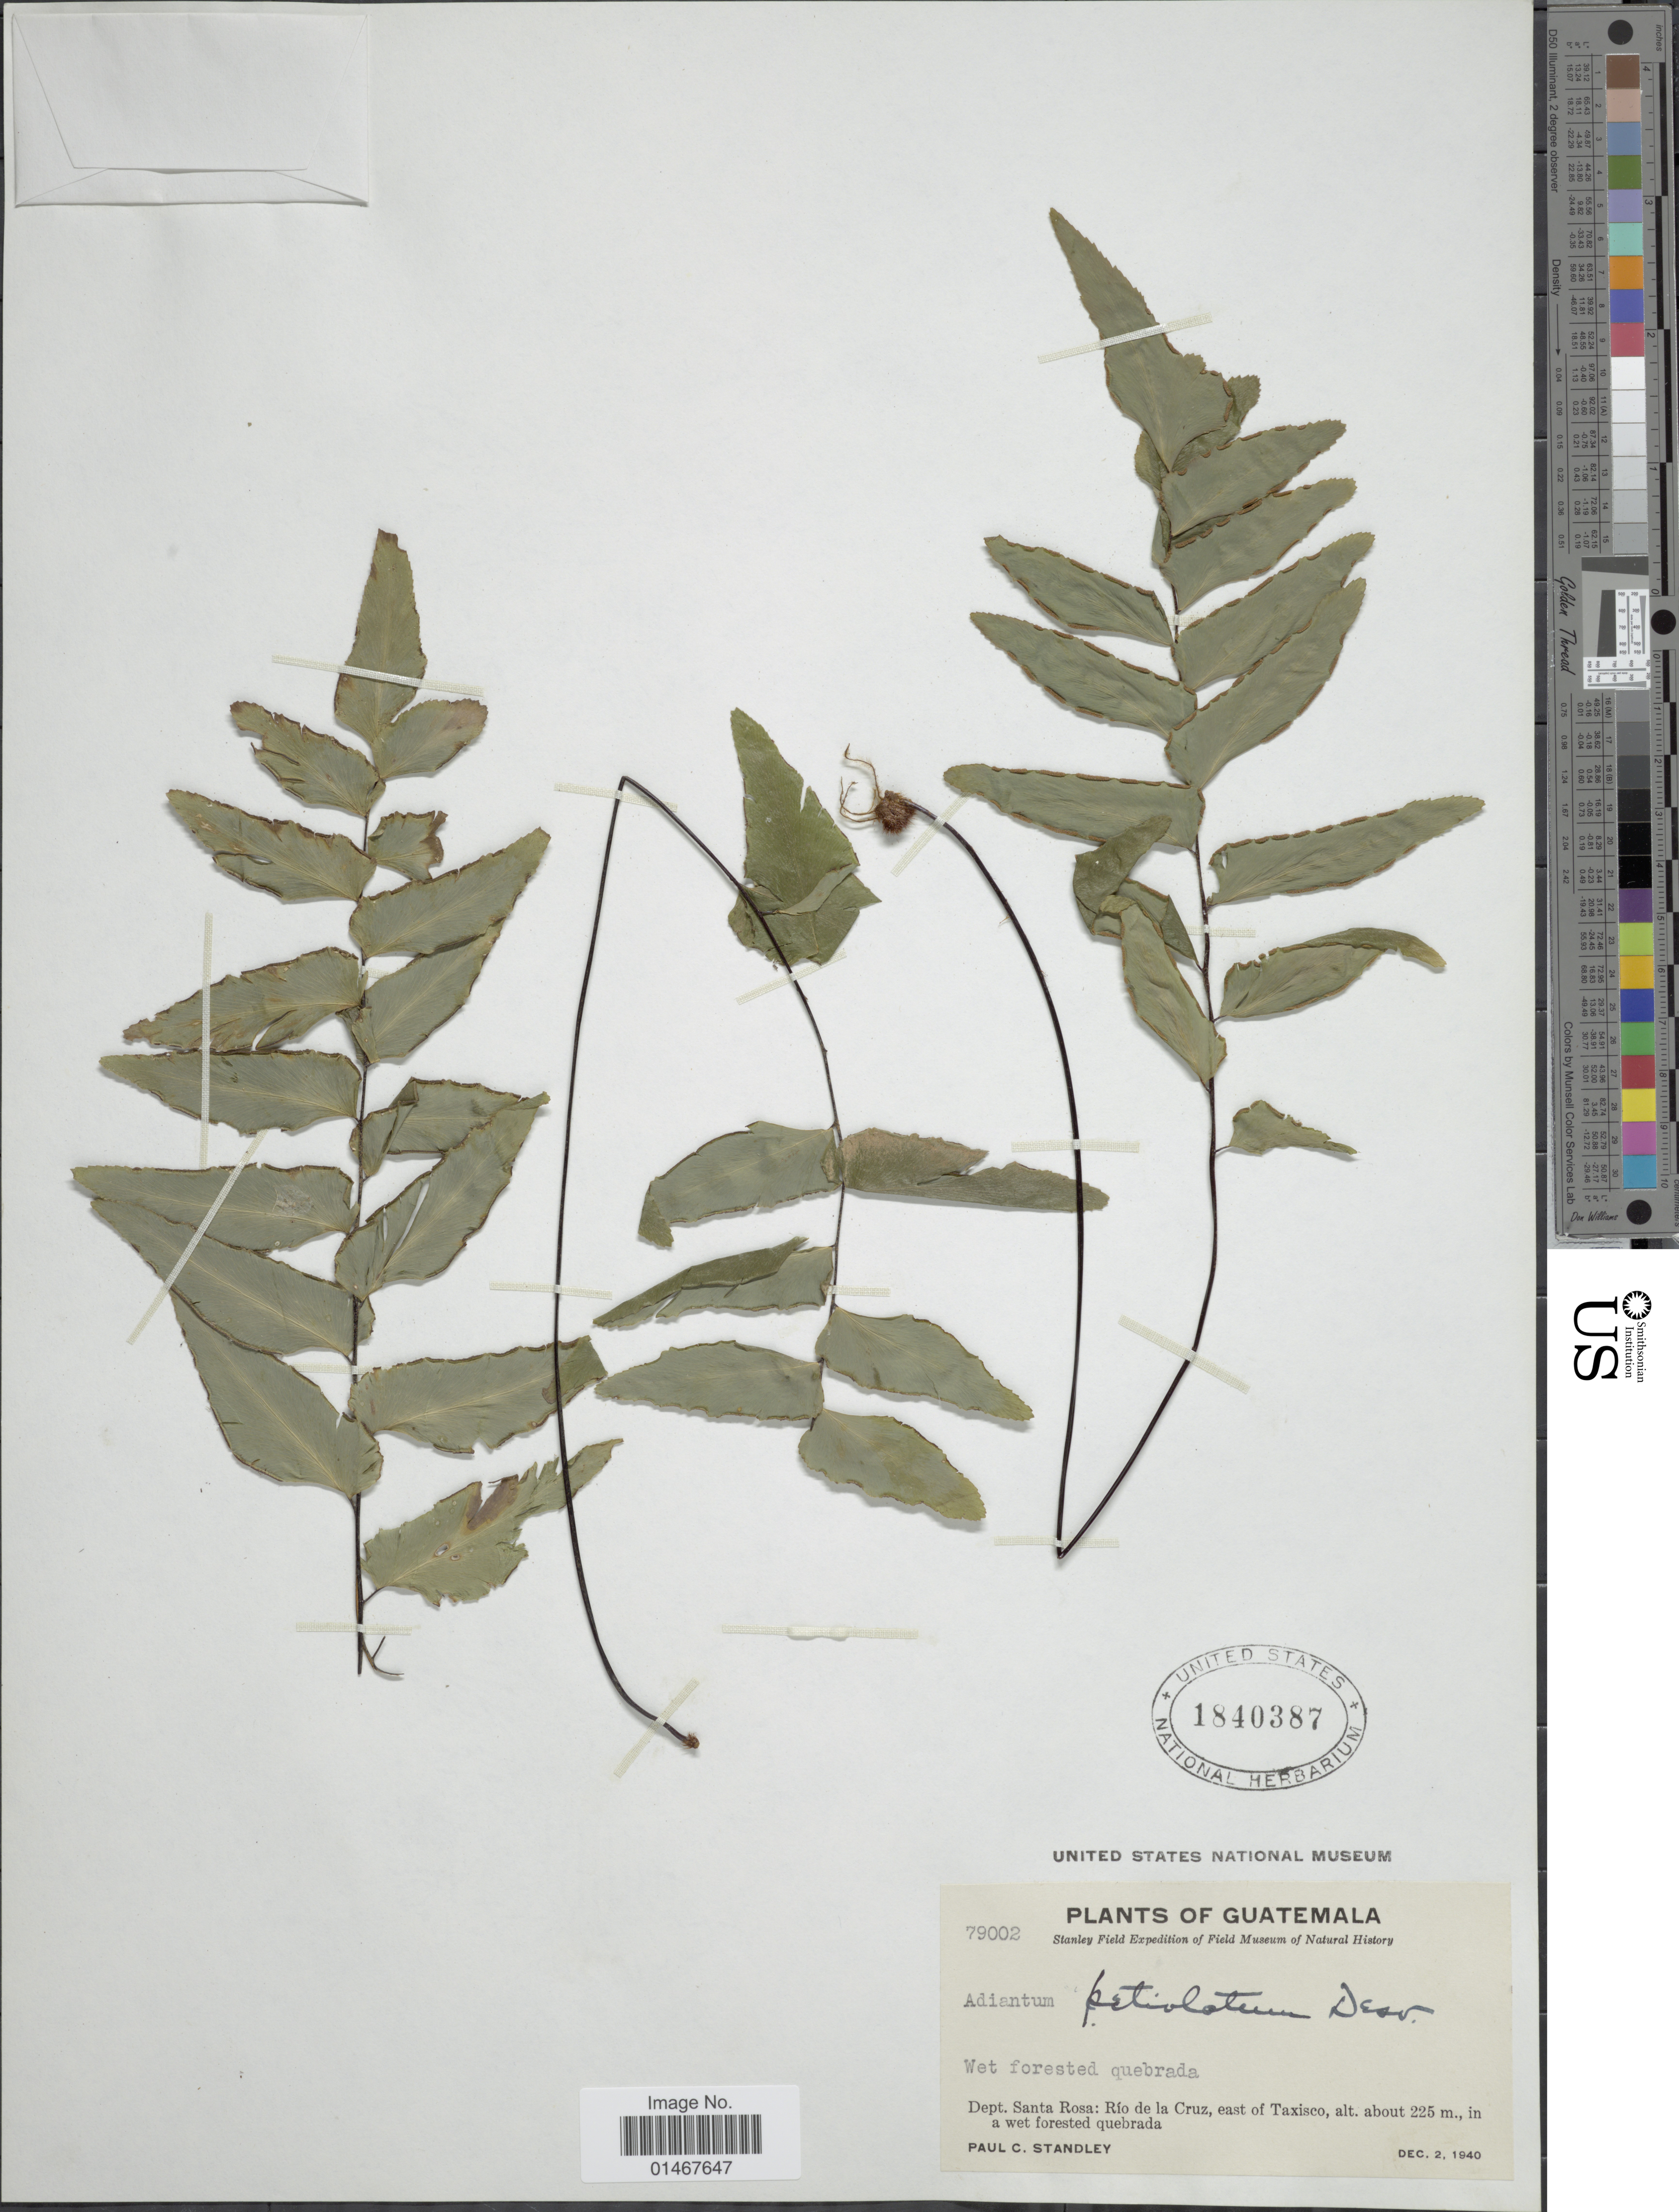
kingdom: Plantae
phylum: Tracheophyta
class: Polypodiopsida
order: Polypodiales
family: Pteridaceae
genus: Adiantum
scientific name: Adiantum petiolatum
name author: Desv.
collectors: P. C. Standley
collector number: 79002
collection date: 1940-12-02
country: Guatemala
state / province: Santa Rosa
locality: Dept. Santa Rosa: Río de la Cruz, east of Taxisco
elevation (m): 225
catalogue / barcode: US 1840387